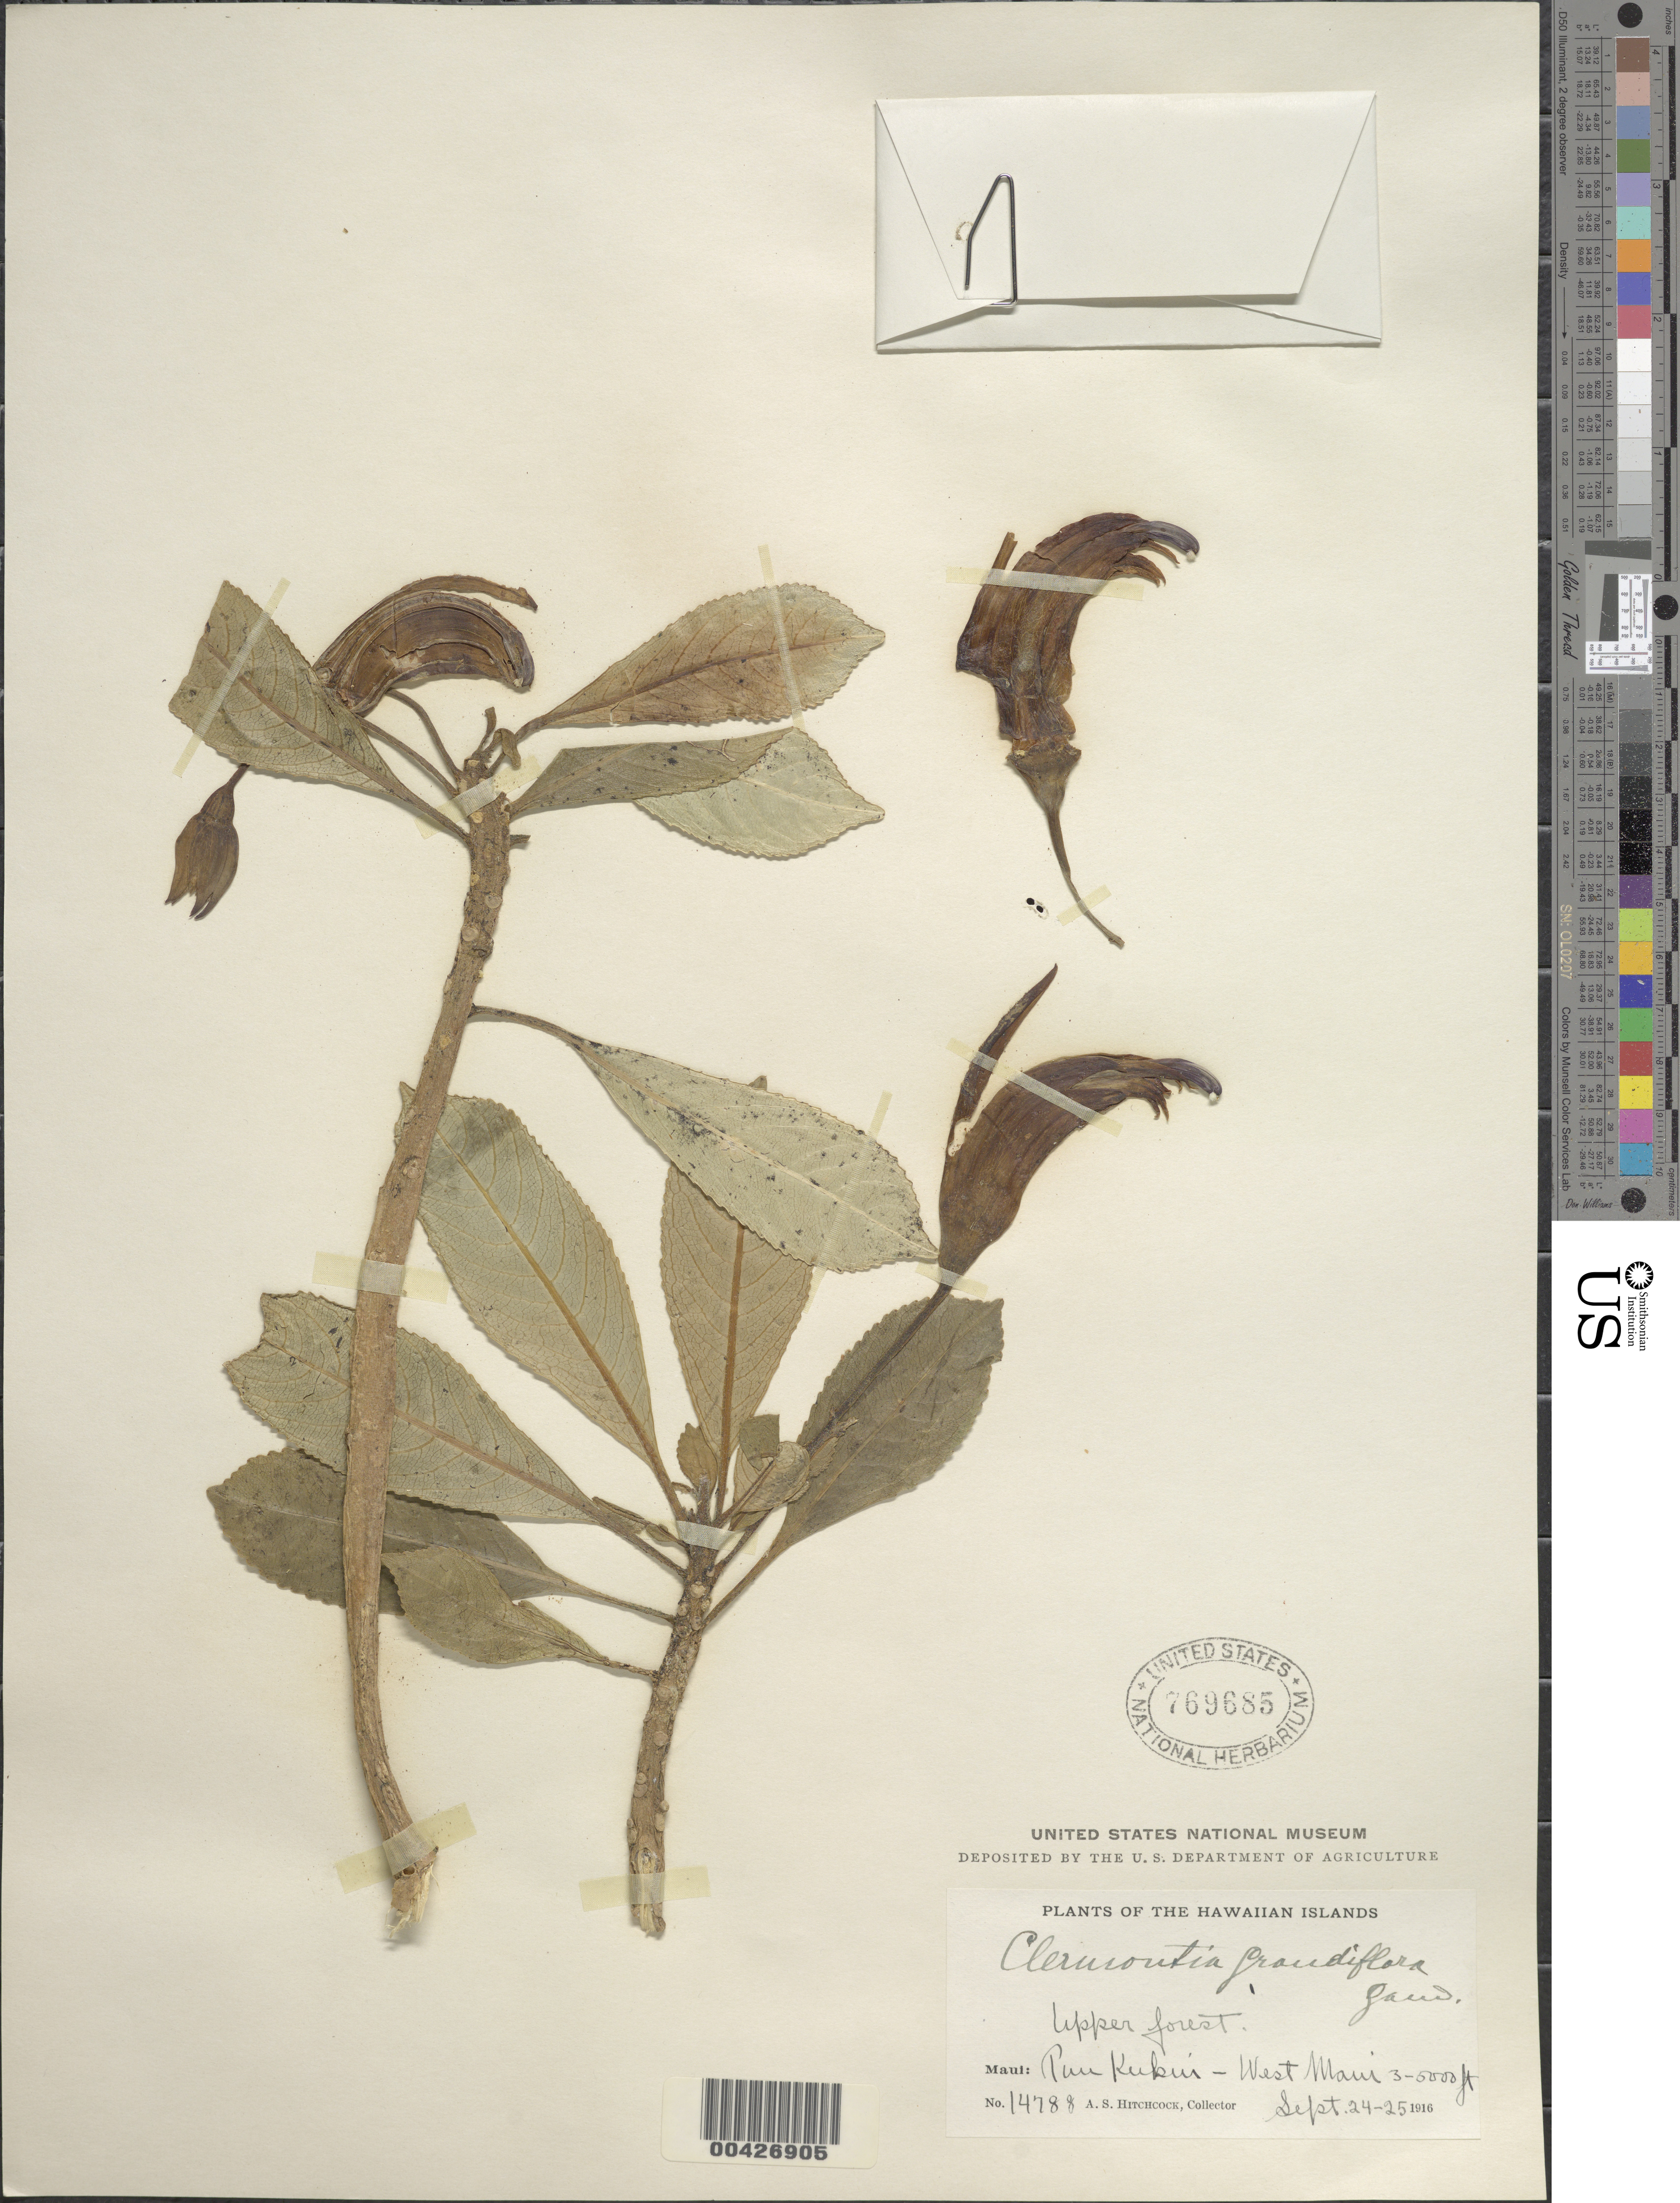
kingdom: Plantae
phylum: Tracheophyta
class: Magnoliopsida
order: Asterales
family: Campanulaceae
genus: Clermontia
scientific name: Clermontia grandiflora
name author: Gaudich.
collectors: A. S. Hitchcock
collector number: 14788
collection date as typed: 24 Sep 1916 to 25 Sep 1916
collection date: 1916-09-24/1916-09-25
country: United States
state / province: Hawaii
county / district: Maui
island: Maui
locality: Puu Kukui-West Maui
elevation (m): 914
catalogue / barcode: US 769685